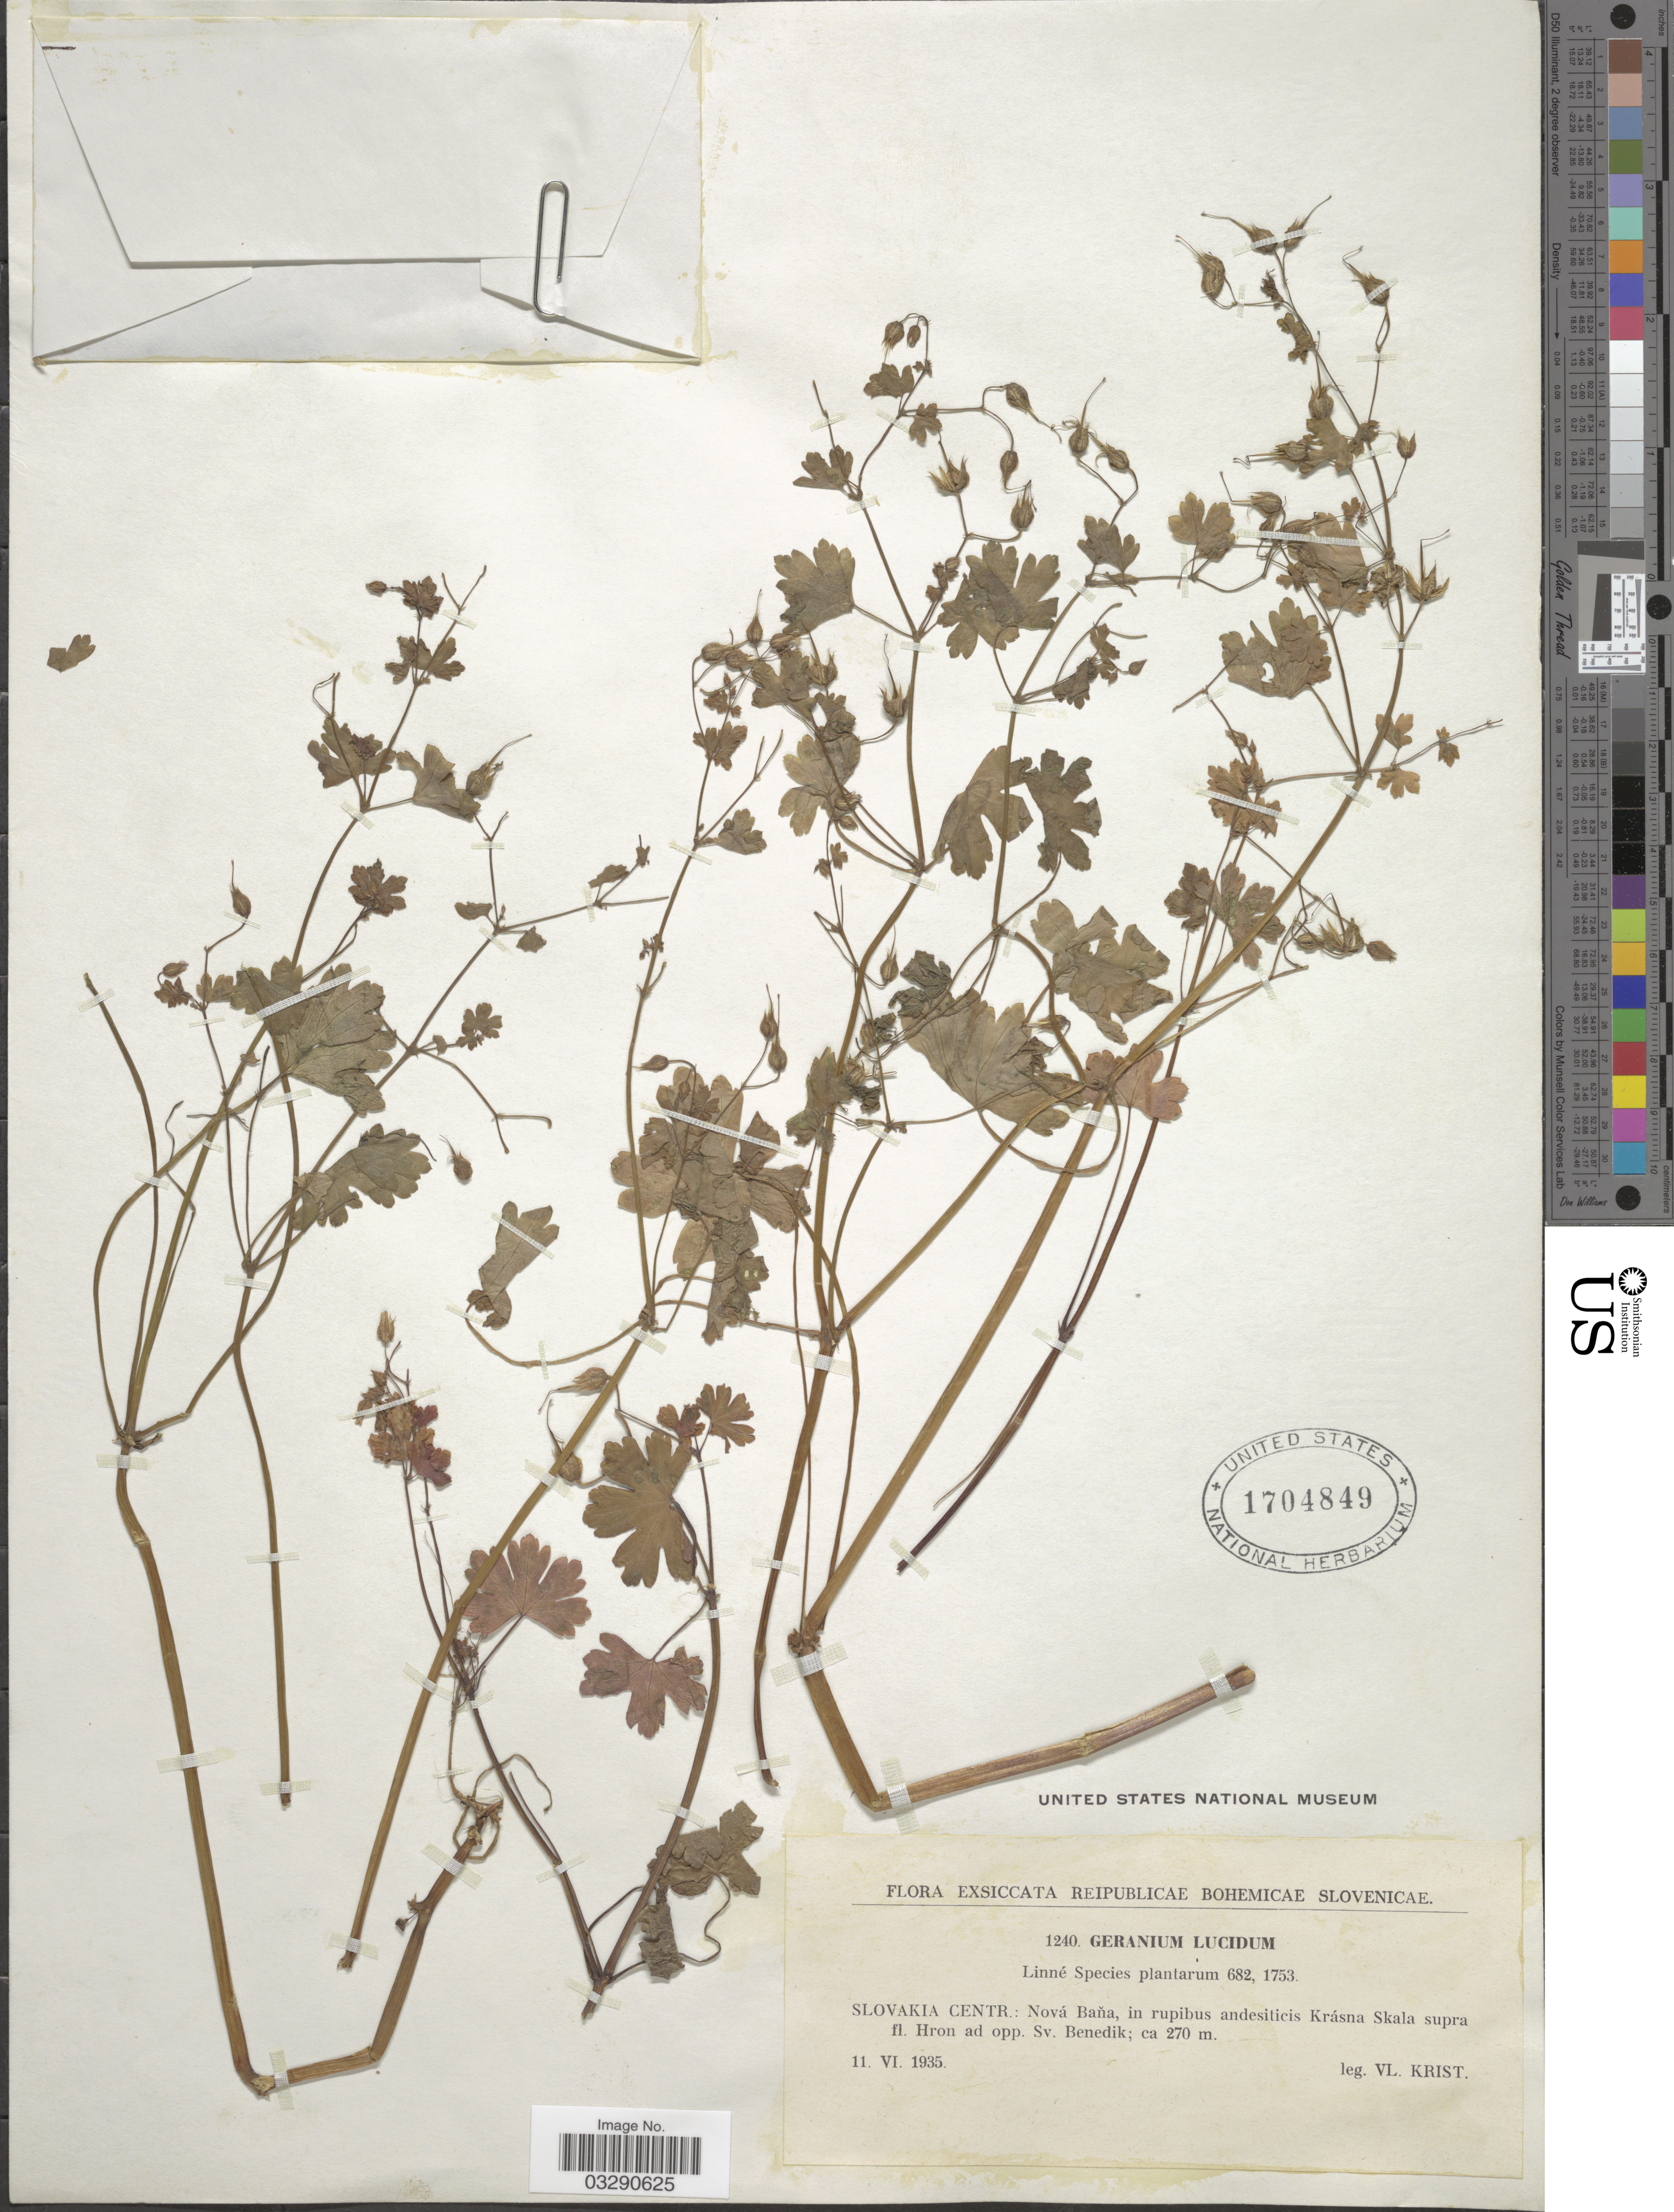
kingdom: Plantae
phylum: Tracheophyta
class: Magnoliopsida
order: Geraniales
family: Geraniaceae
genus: Geranium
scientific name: Geranium lucidum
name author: L.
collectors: V. Krist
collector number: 1240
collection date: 1935-06-11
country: Slovakia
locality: Reipublicae Bohemicae Slovenicae. Slovakia Centr.: Nová Baňa, in rupibus andesiticis Krásna Skala supra fl. Hron ad opp. Sv. Benedik.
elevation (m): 270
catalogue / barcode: US 1704849